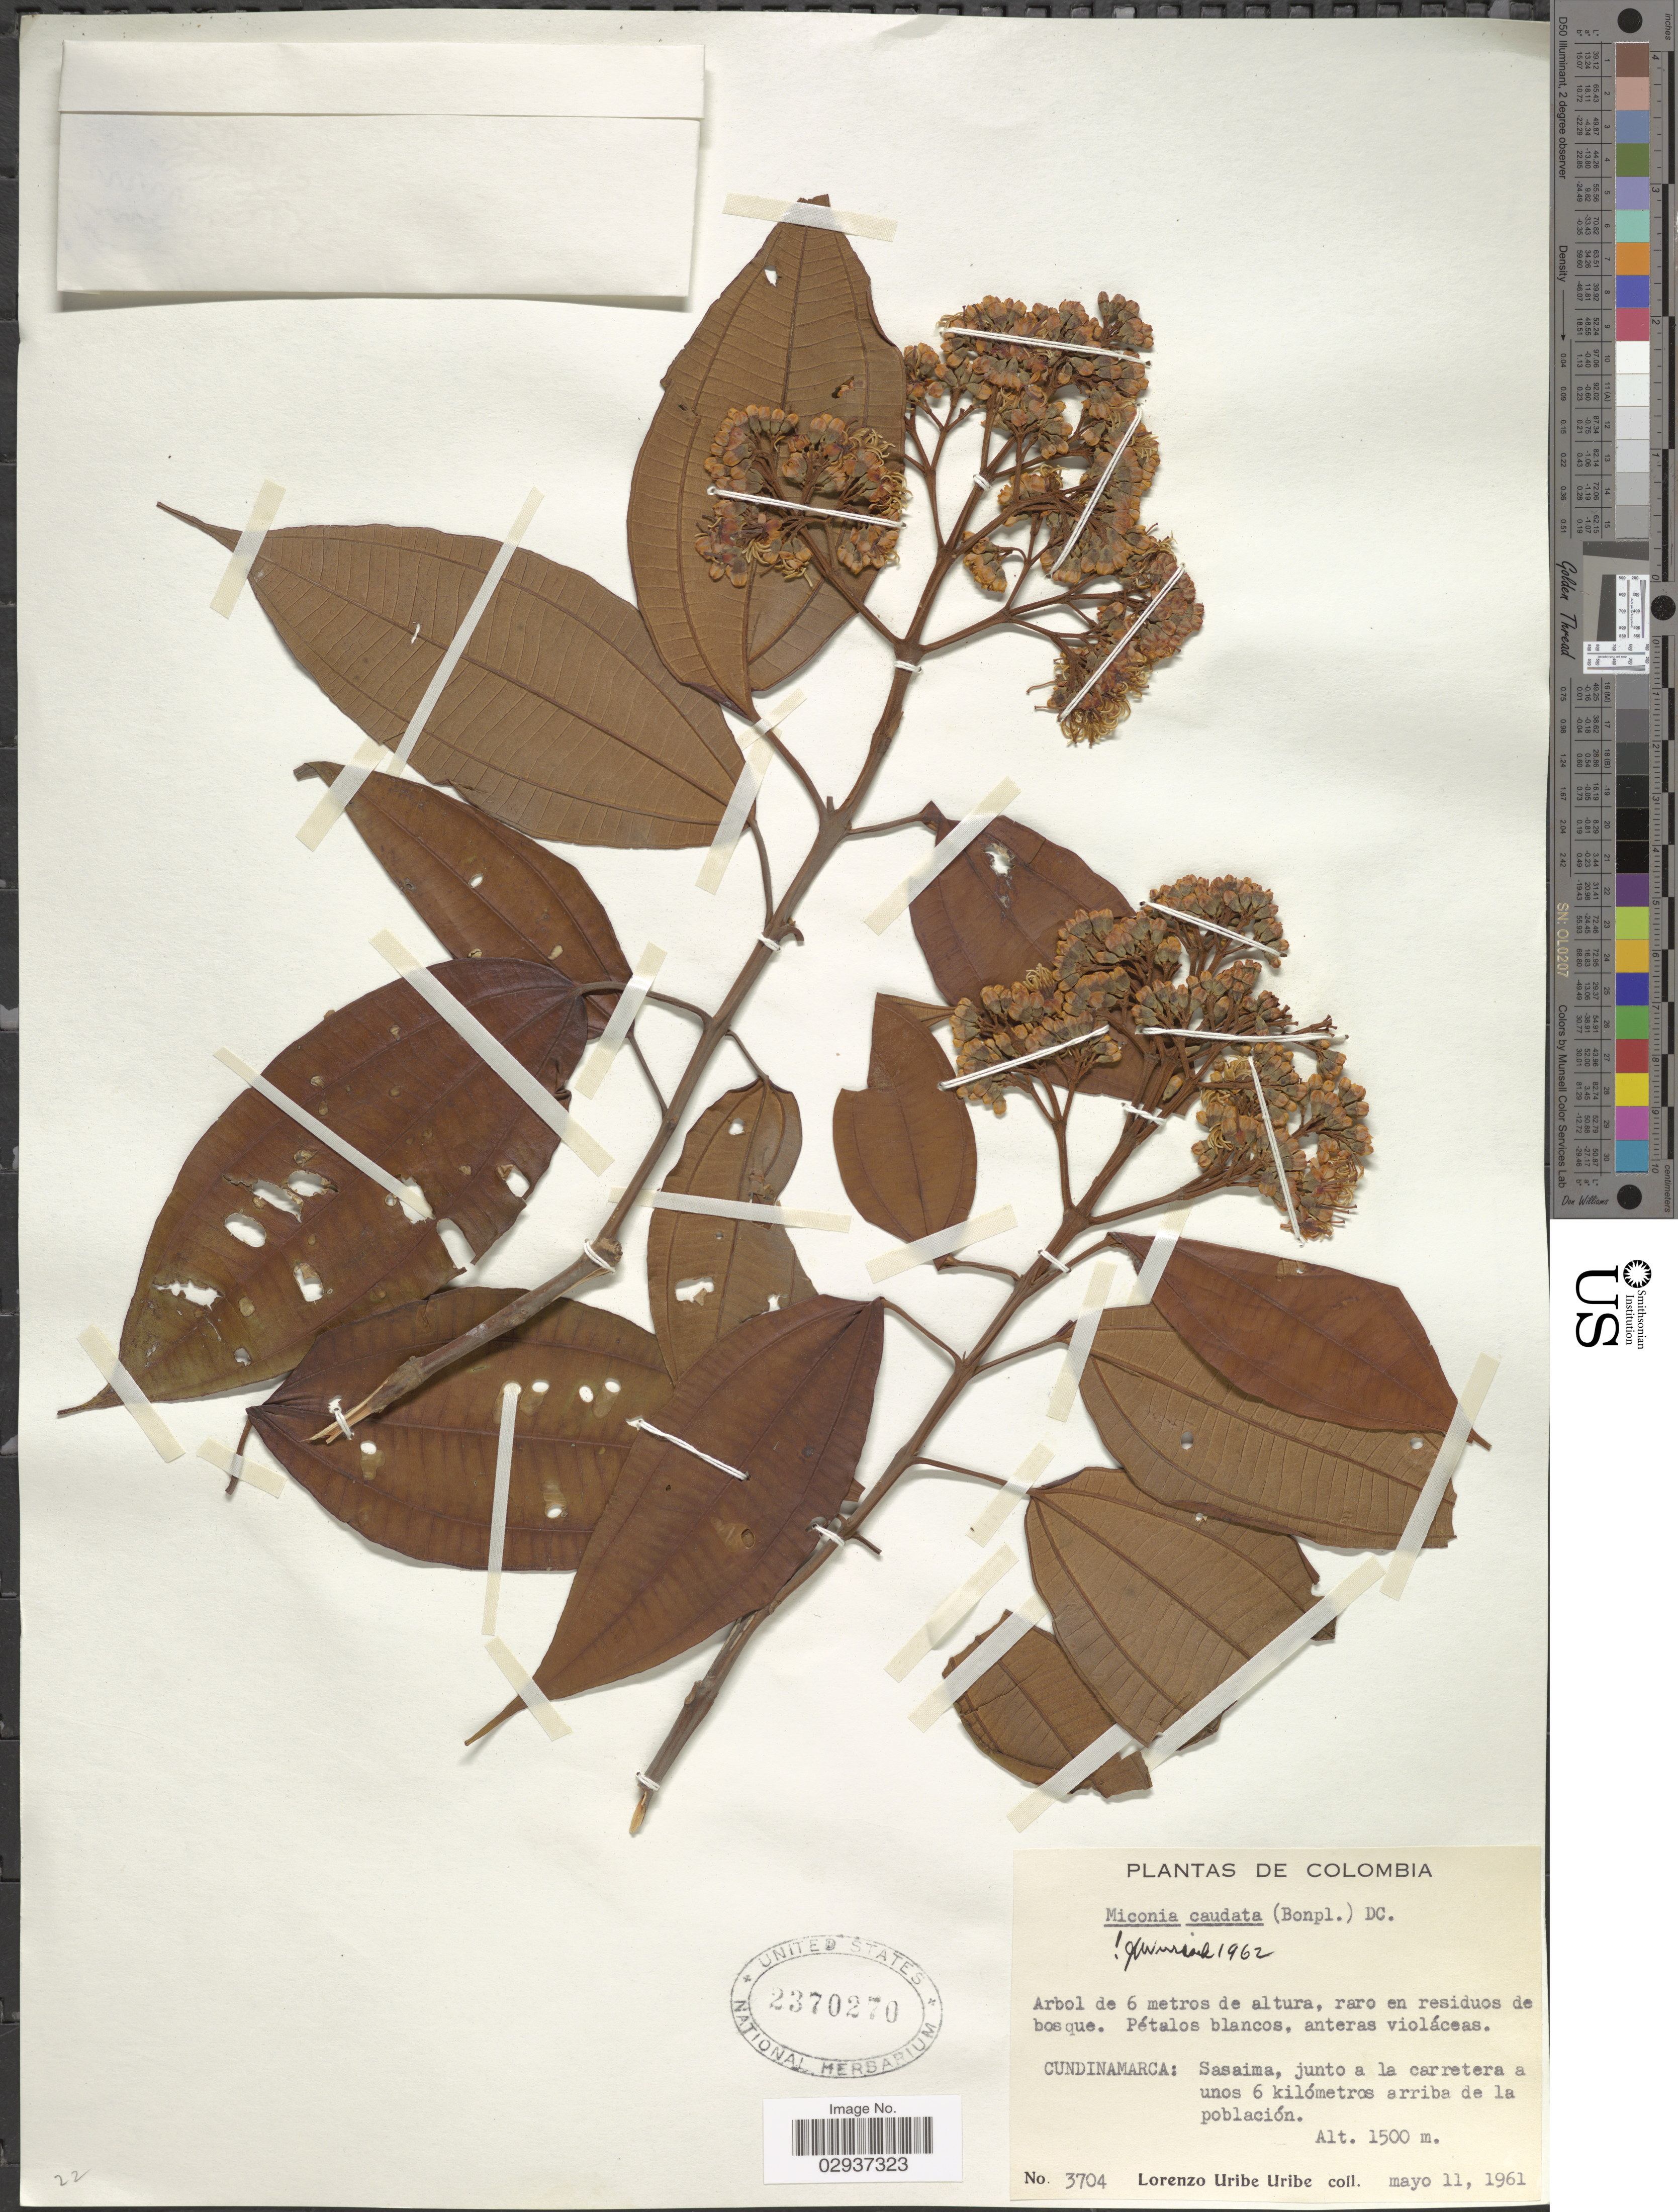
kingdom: Plantae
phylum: Tracheophyta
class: Magnoliopsida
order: Myrtales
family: Melastomataceae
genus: Miconia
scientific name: Miconia caudata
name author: (Bonpl.) DC.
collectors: L. Uribe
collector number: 3704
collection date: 1961-05-11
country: Colombia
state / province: Cundinamarca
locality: Cundinamarca: Sasaima, junto a la carretera a unos 6 kilómetros arriba de la población.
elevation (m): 1500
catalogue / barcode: US 2370270